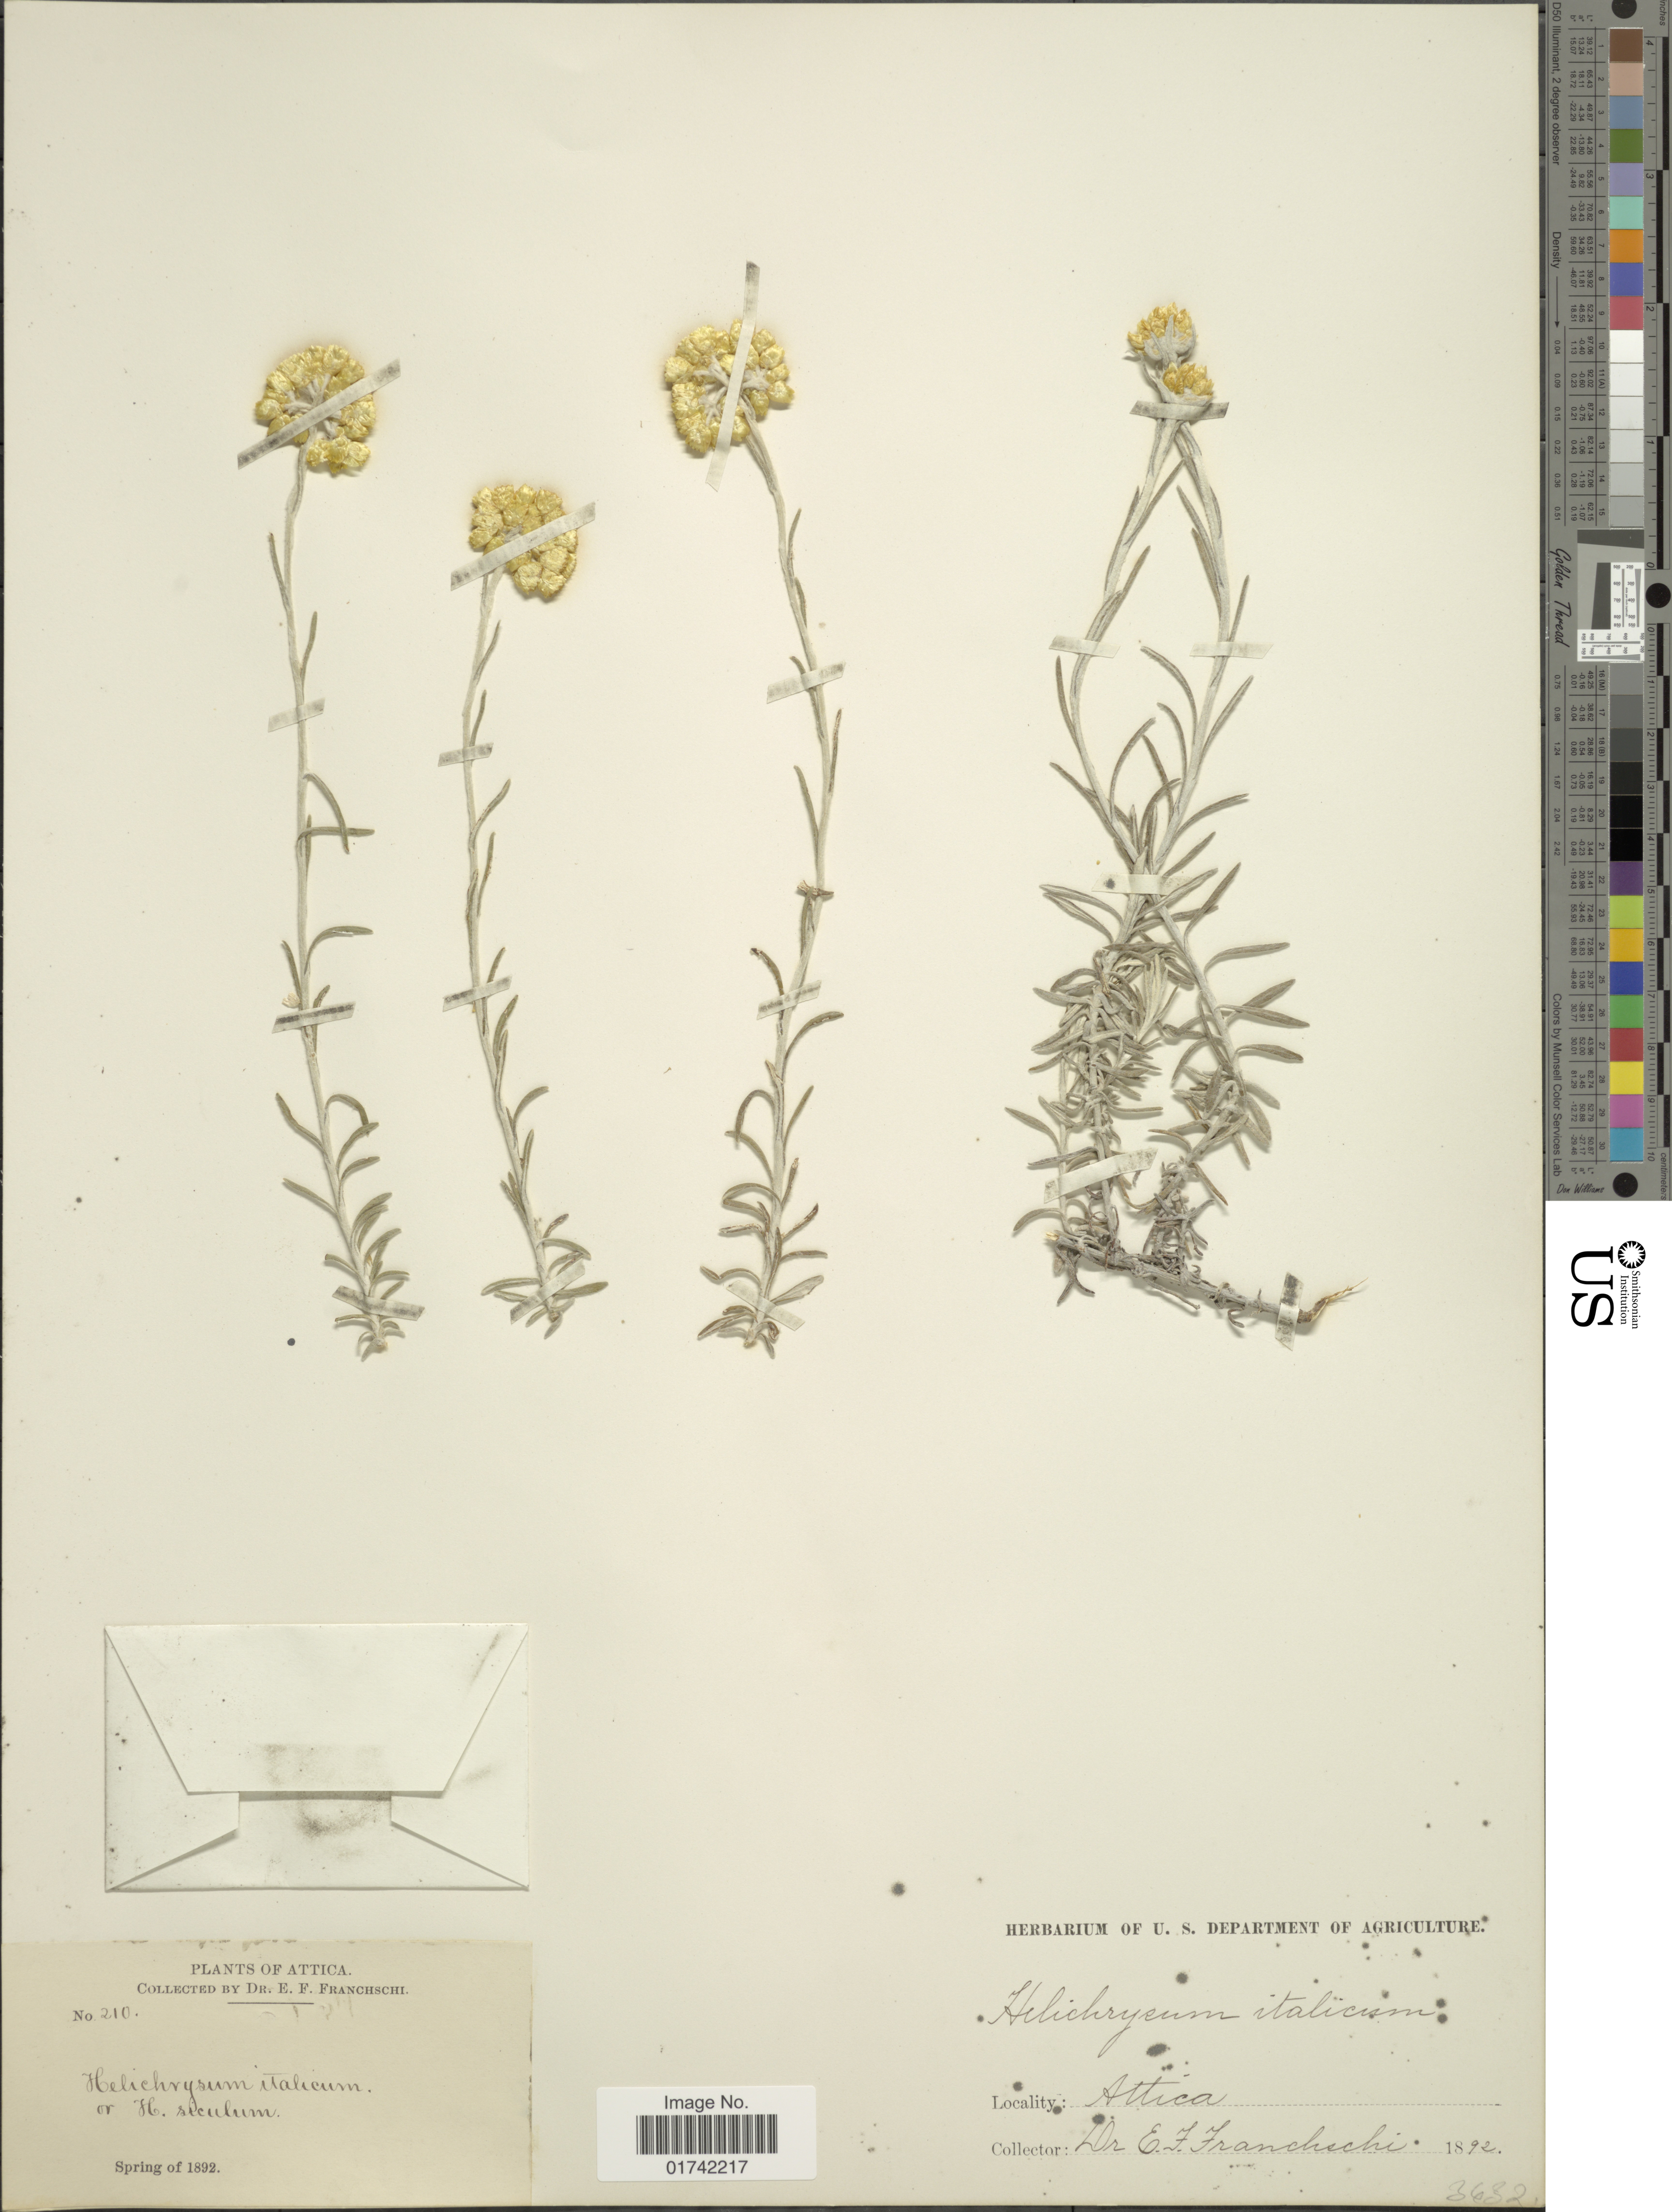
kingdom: Plantae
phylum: Tracheophyta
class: Magnoliopsida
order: Asterales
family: Asteraceae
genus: Helichrysum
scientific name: Helichrysum italicum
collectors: E. Franchschi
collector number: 210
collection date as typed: Spring, 1892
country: Greece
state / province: Attica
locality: Attica